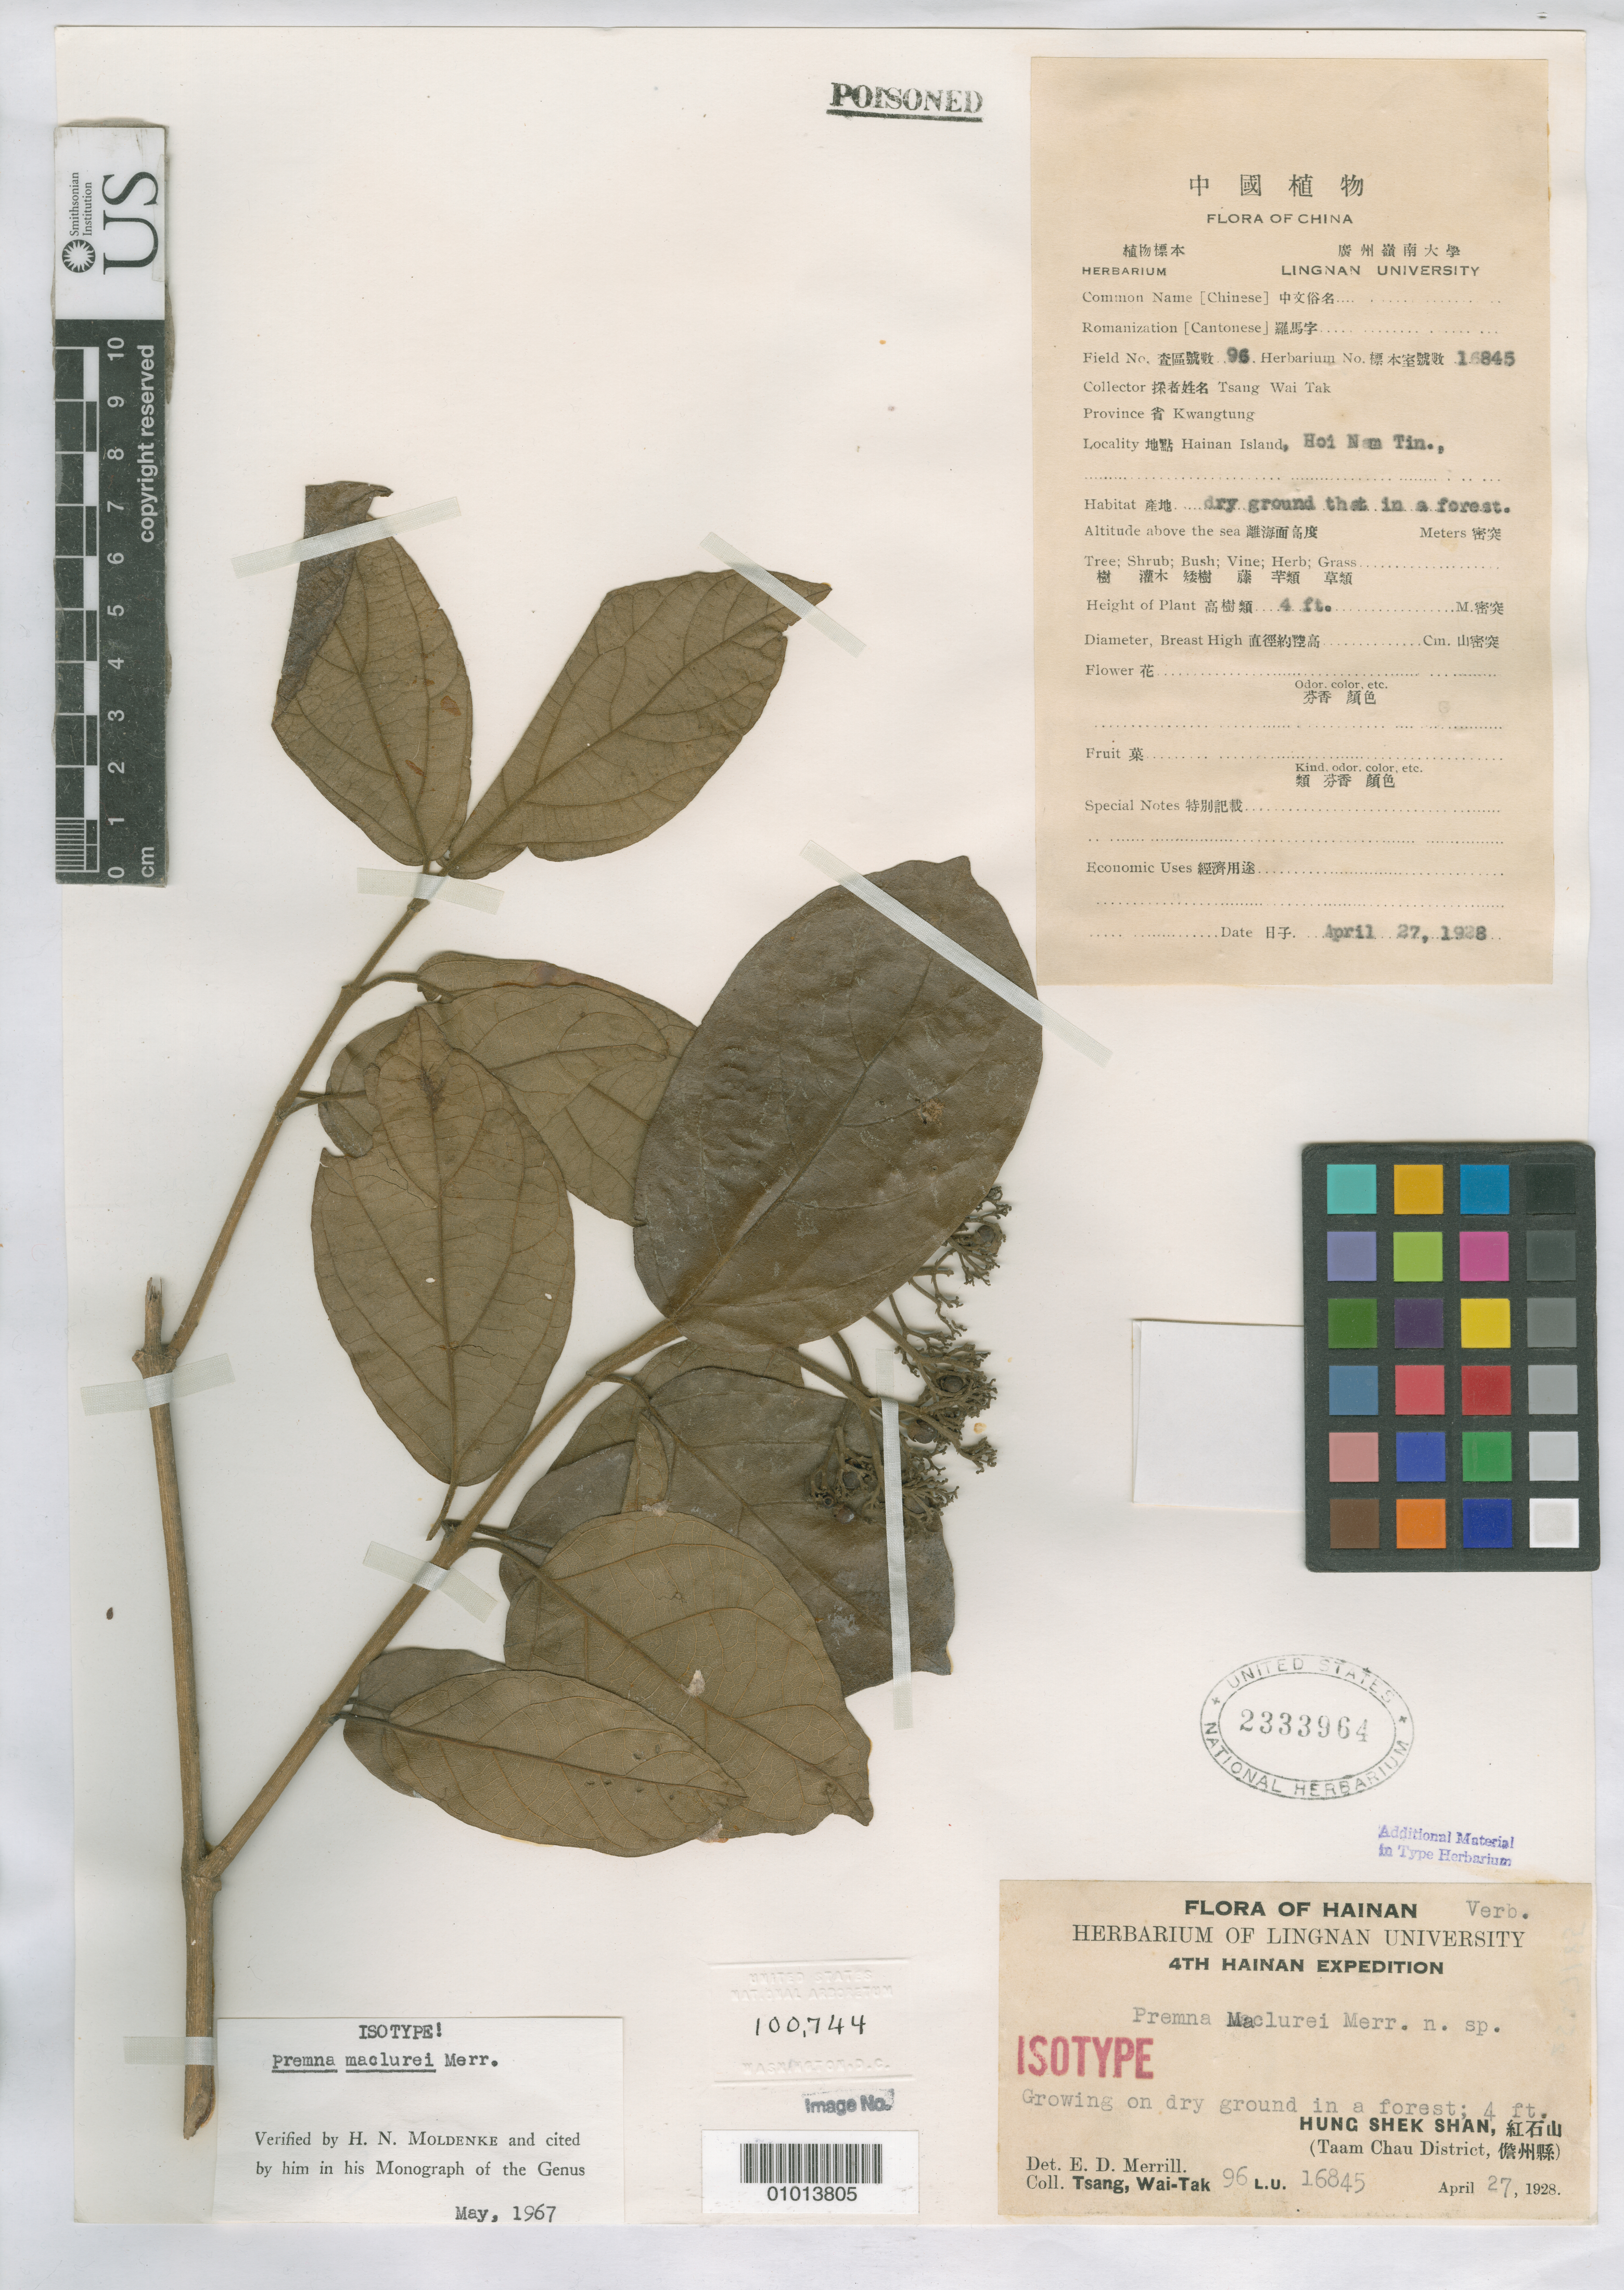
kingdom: Plantae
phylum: Tracheophyta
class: Magnoliopsida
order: Lamiales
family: Lamiaceae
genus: Premna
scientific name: Premna maclurei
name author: Merr.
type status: Isotype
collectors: W. T. Tsang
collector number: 16845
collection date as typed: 27 Apr 1928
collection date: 1928-04-27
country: China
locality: Hainan, Hung Shek shan ( Taam Chau District).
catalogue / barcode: US 2333964